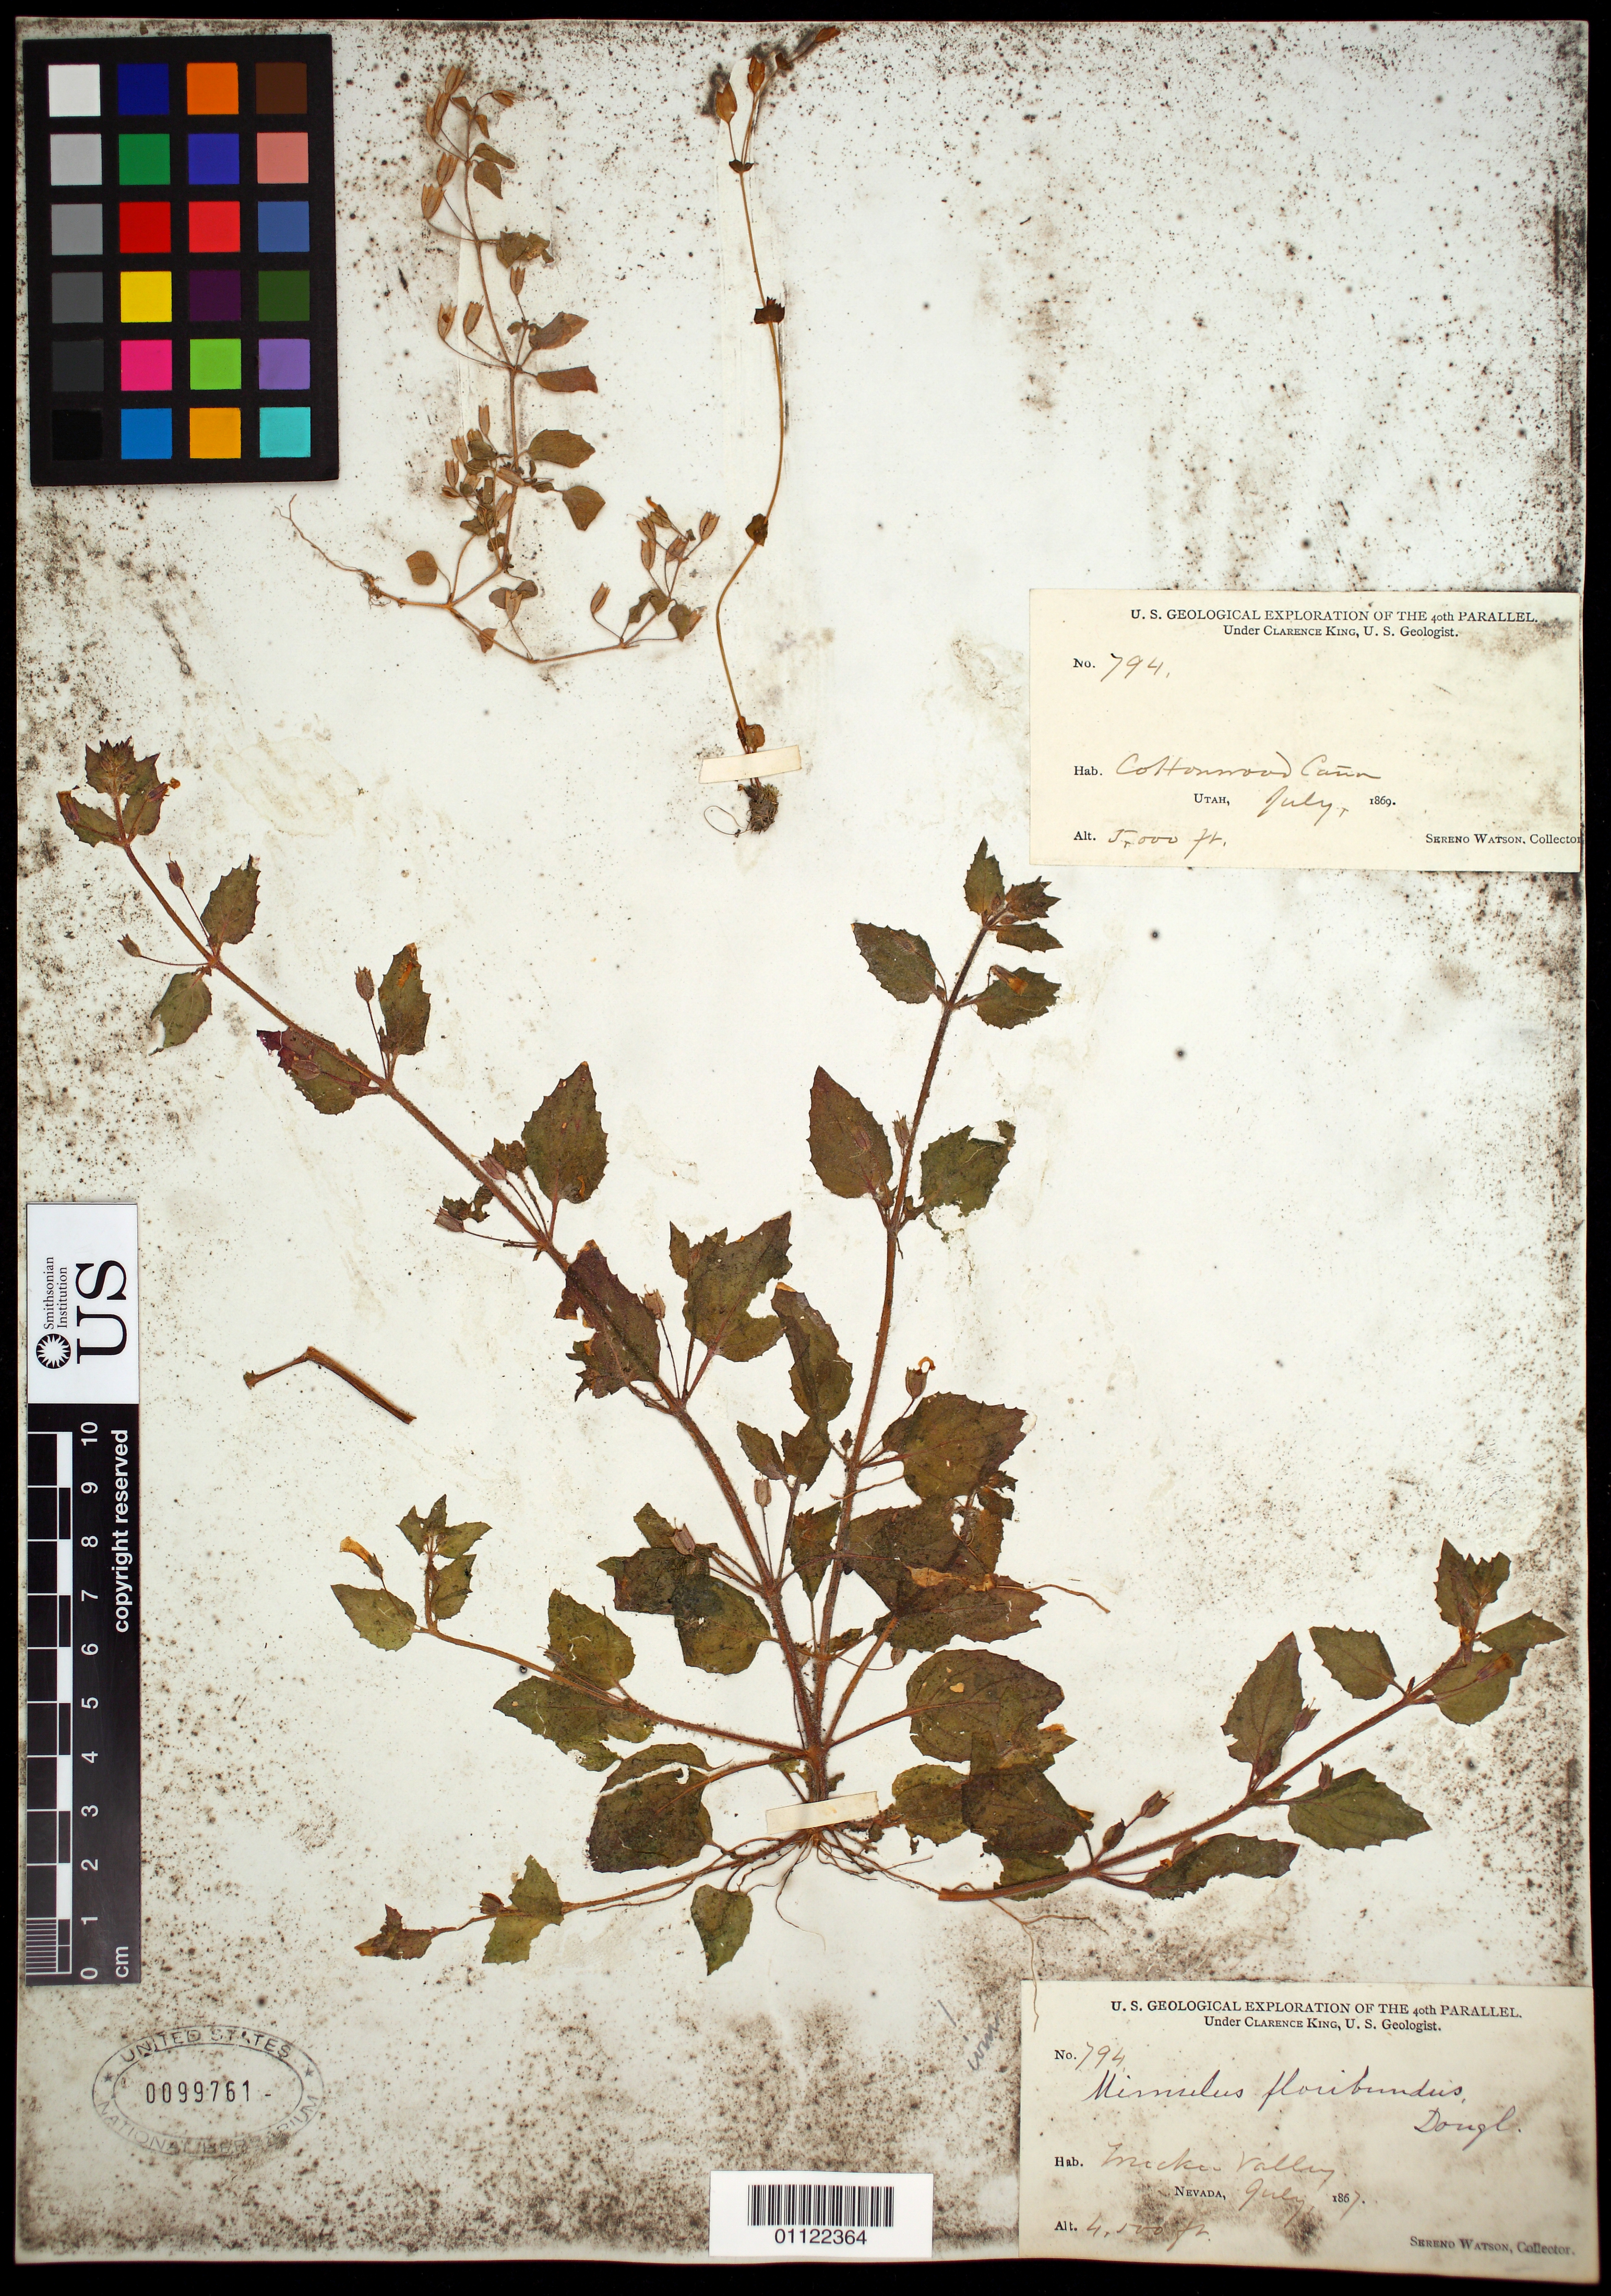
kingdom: Plantae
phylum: Tracheophyta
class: Magnoliopsida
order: Lamiales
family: Phrymaceae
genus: Mimulus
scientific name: Mimulus floribundus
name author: Douglas ex Lindl.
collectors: S. Watson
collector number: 794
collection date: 1867-07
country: United States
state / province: Nevada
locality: Truckee Valley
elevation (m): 1372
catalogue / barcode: US 99761